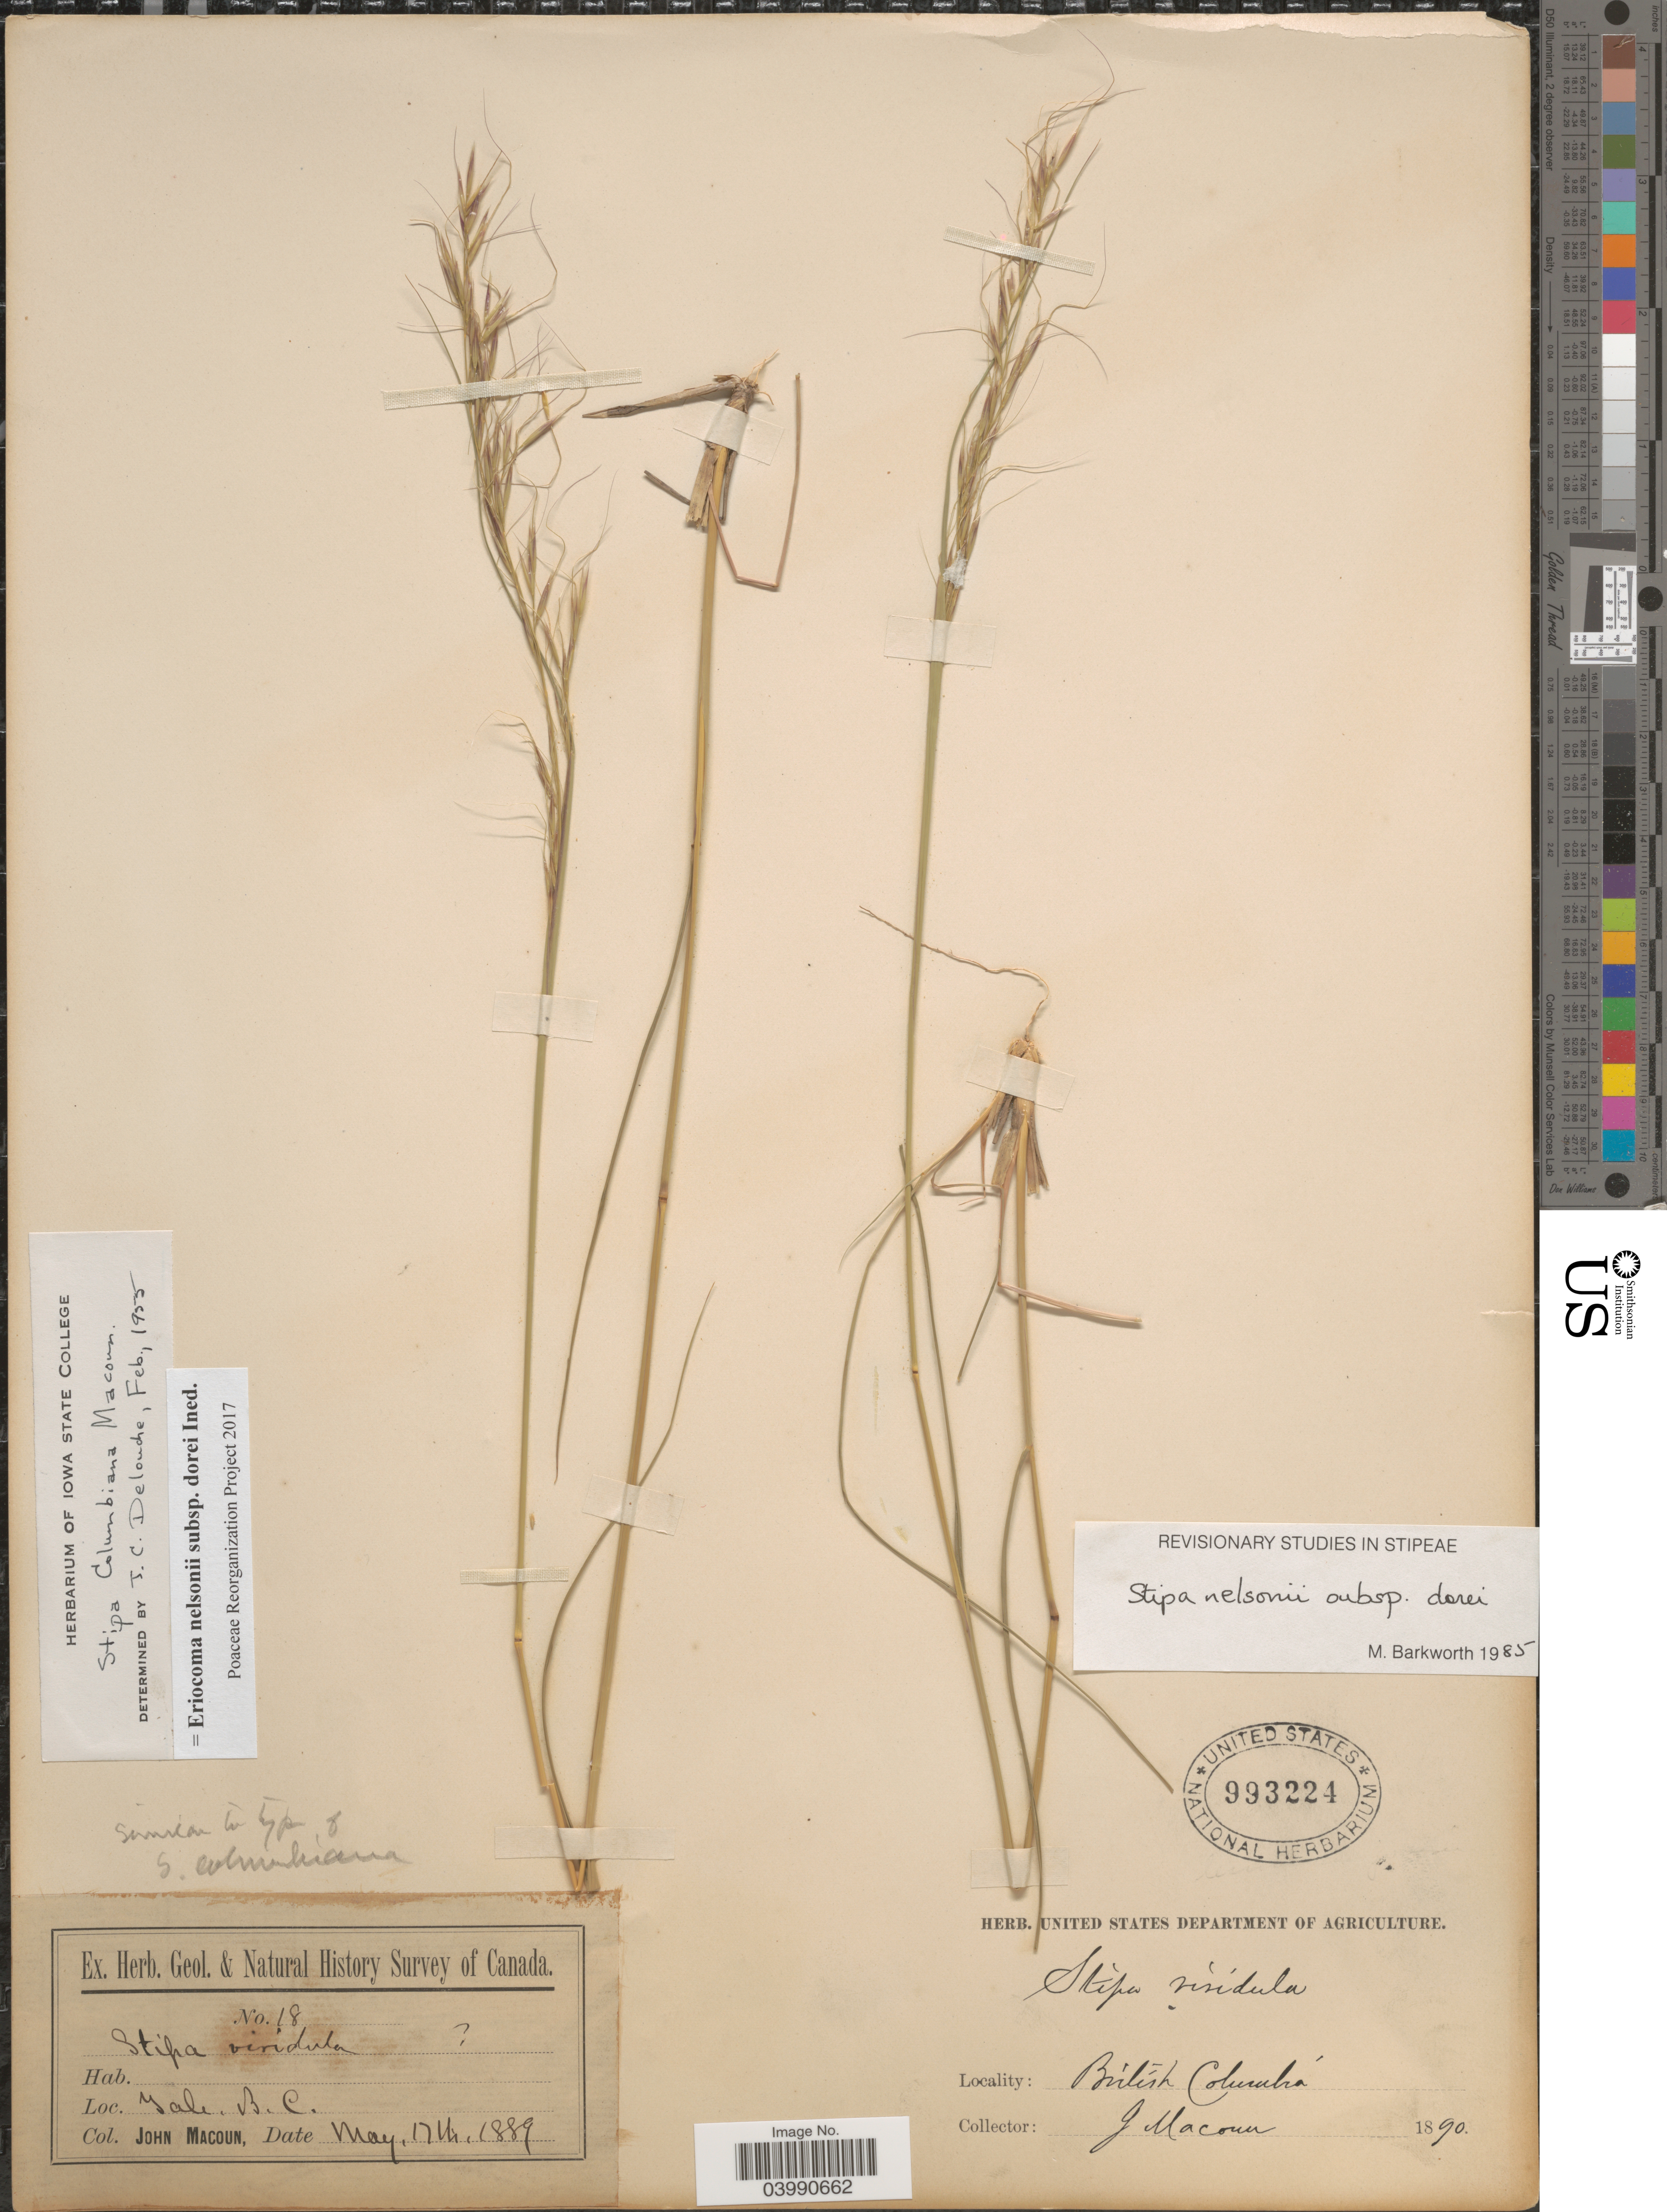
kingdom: Plantae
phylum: Tracheophyta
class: Liliopsida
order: Poales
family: Poaceae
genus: Eriocoma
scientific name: Eriocoma nelsonii subsp. dorei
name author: (Barkworth & J. Maze) Romasch.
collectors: J. Macoun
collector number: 18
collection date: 1889-05-17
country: Canada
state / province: British Columbia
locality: Yale.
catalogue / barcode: US 993224